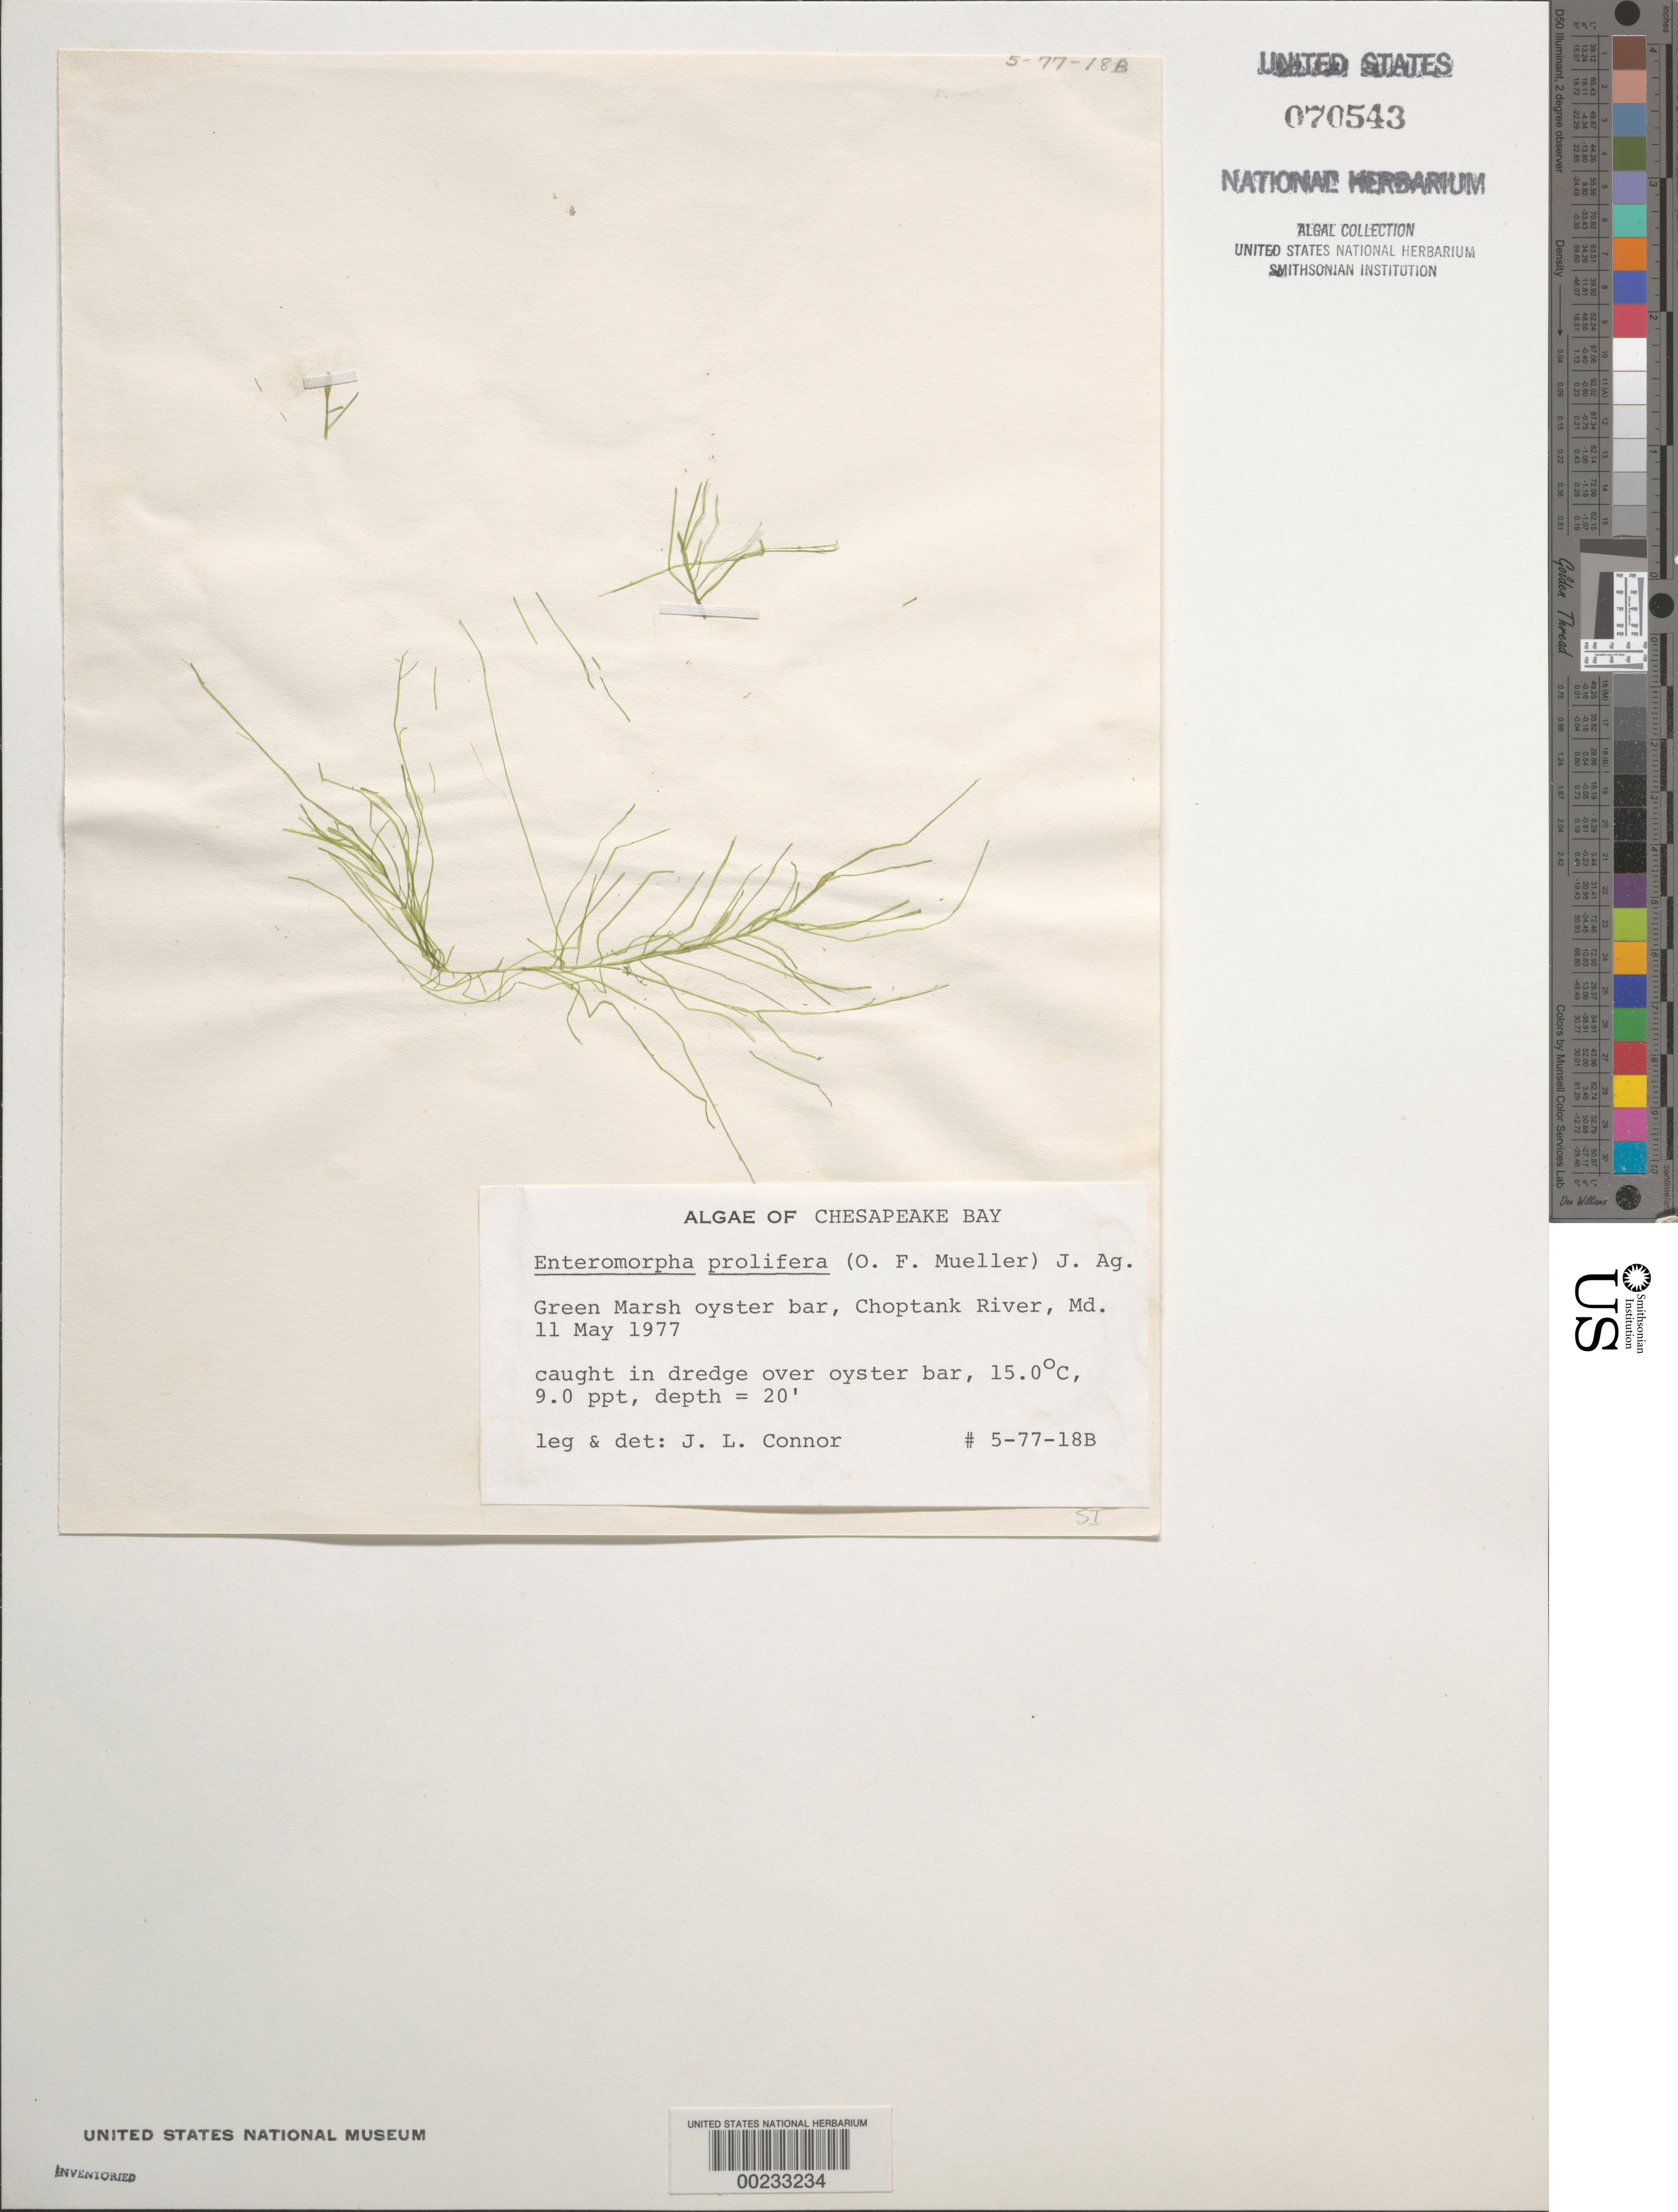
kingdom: Plantae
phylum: Chlorophyta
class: Ulvophyceae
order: Ulvales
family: Ulvaceae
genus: Ulva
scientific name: Ulva prolifera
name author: O.F. Müller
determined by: Algae name updating Project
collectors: J. Connor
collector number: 5-77-18b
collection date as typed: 11 May 1977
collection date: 1977-05-11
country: United States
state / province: Maryland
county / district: Caroline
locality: Green Marsh oyster bar, Choptank River, Chesapeake Bay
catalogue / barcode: US 70543